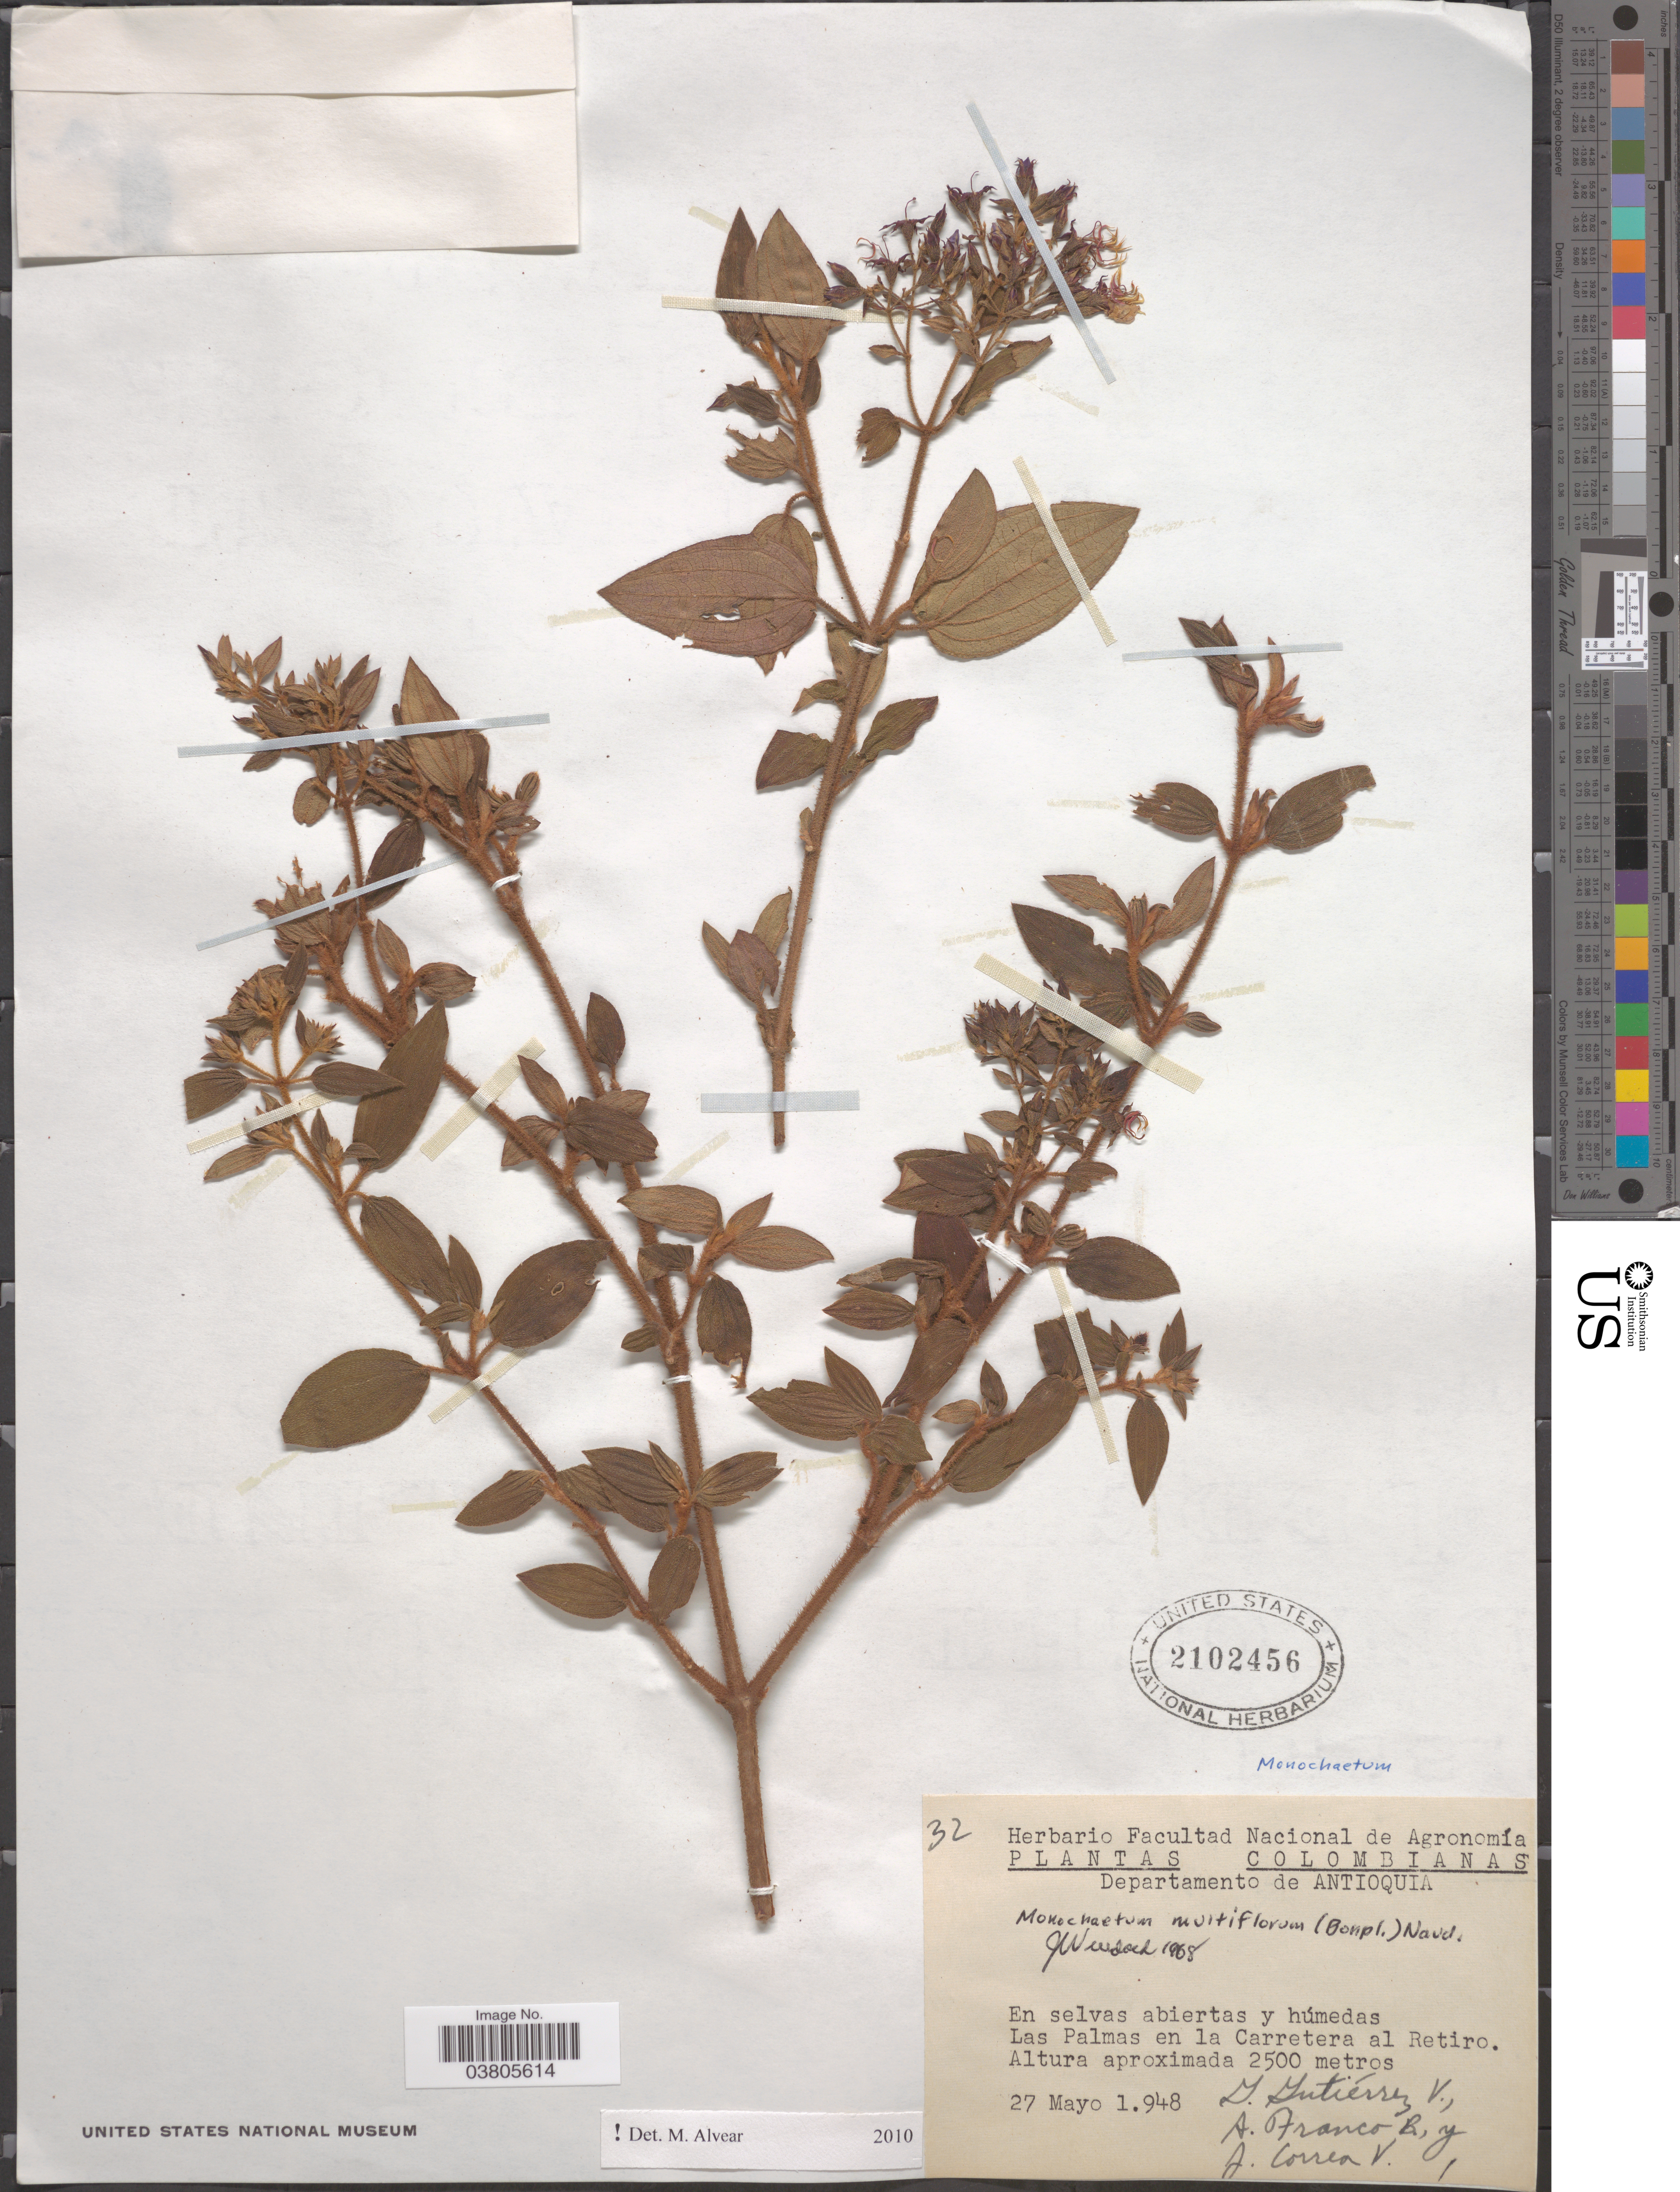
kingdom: Plantae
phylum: Tracheophyta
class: Magnoliopsida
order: Myrtales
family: Melastomataceae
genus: Monochaetum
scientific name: Monochaetum multiflorum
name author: (Bonpl.) Naudin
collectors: G. Gutiérrez V., A. Franco & J. Correa V.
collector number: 32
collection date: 1948-05-27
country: Colombia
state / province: Antioquia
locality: Departamento de Antioquia. En selvas abiertas y húmedas Las Palmas en la Carretera al Retiro.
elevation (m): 2500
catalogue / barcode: US 2102456